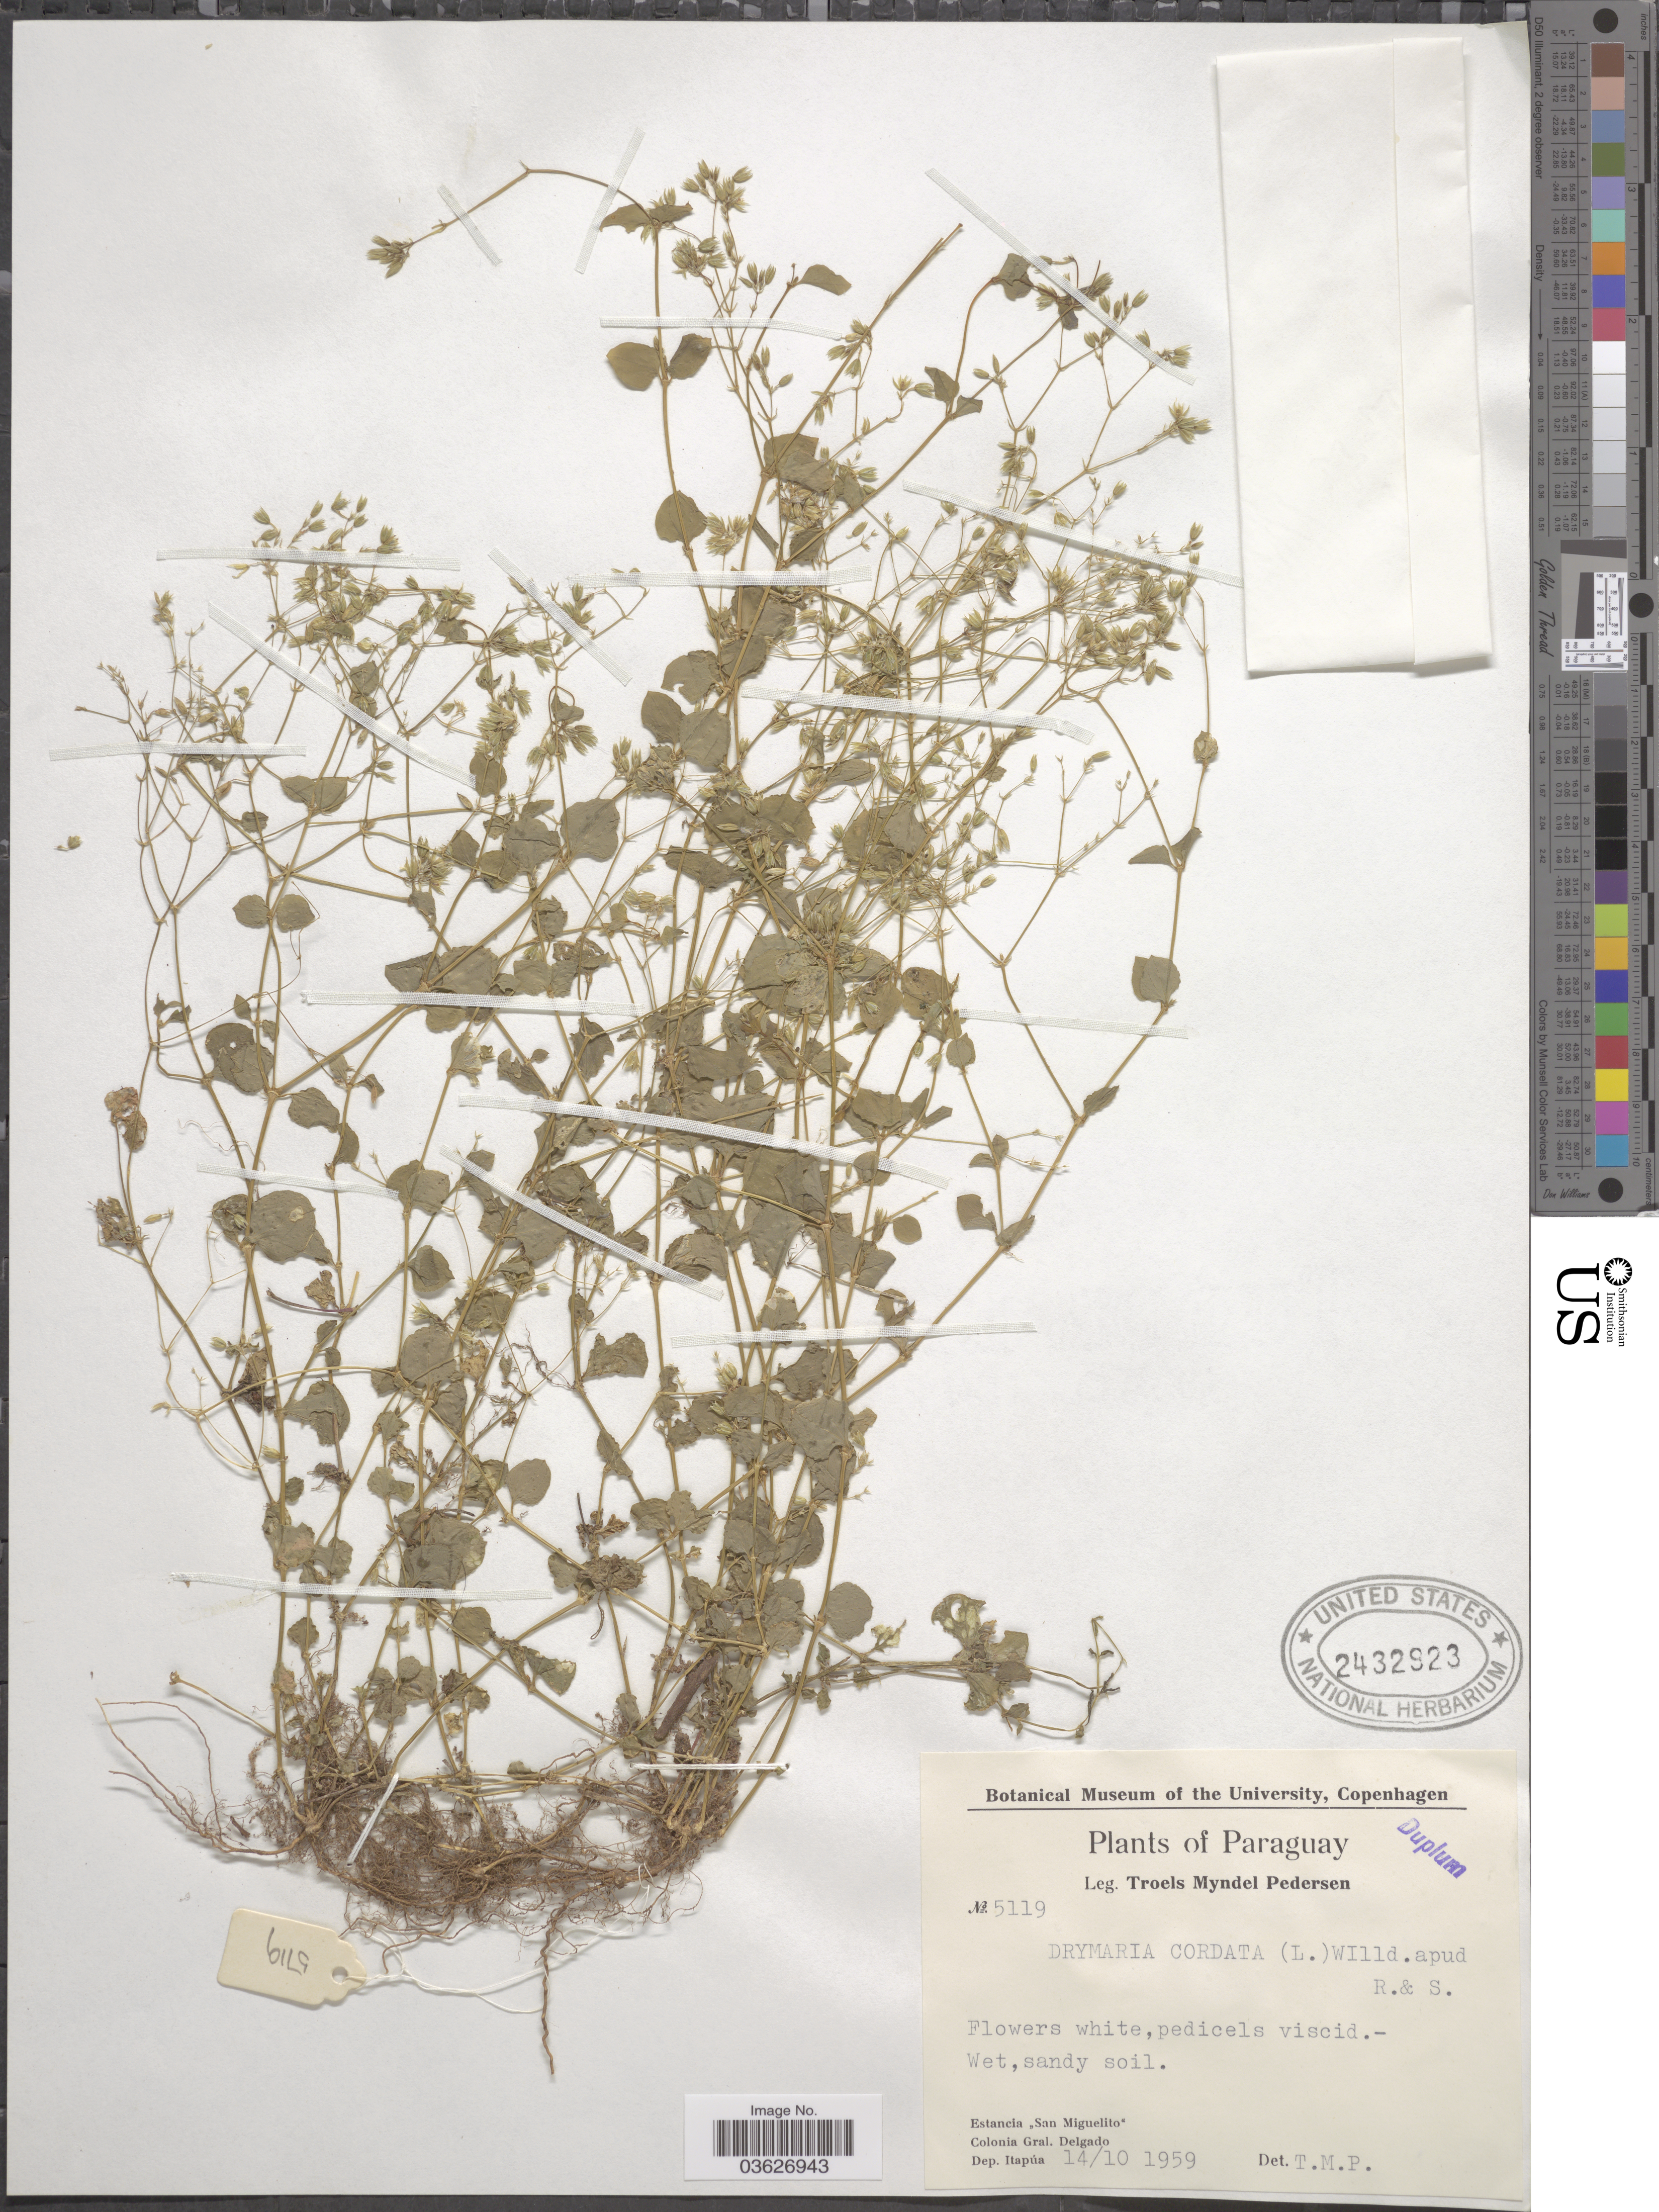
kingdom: Plantae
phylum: Tracheophyta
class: Magnoliopsida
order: Caryophyllales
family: Caryophyllaceae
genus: Drymaria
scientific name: Drymaria cordata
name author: (L.) Willd. ex Schult.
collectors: T. Pederson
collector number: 5119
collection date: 1959-10-14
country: Paraguay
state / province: Itapua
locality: Estancia "San Miguelito". Colonia Gral. Delgado. Dep. Itapúa.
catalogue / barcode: US 2432923